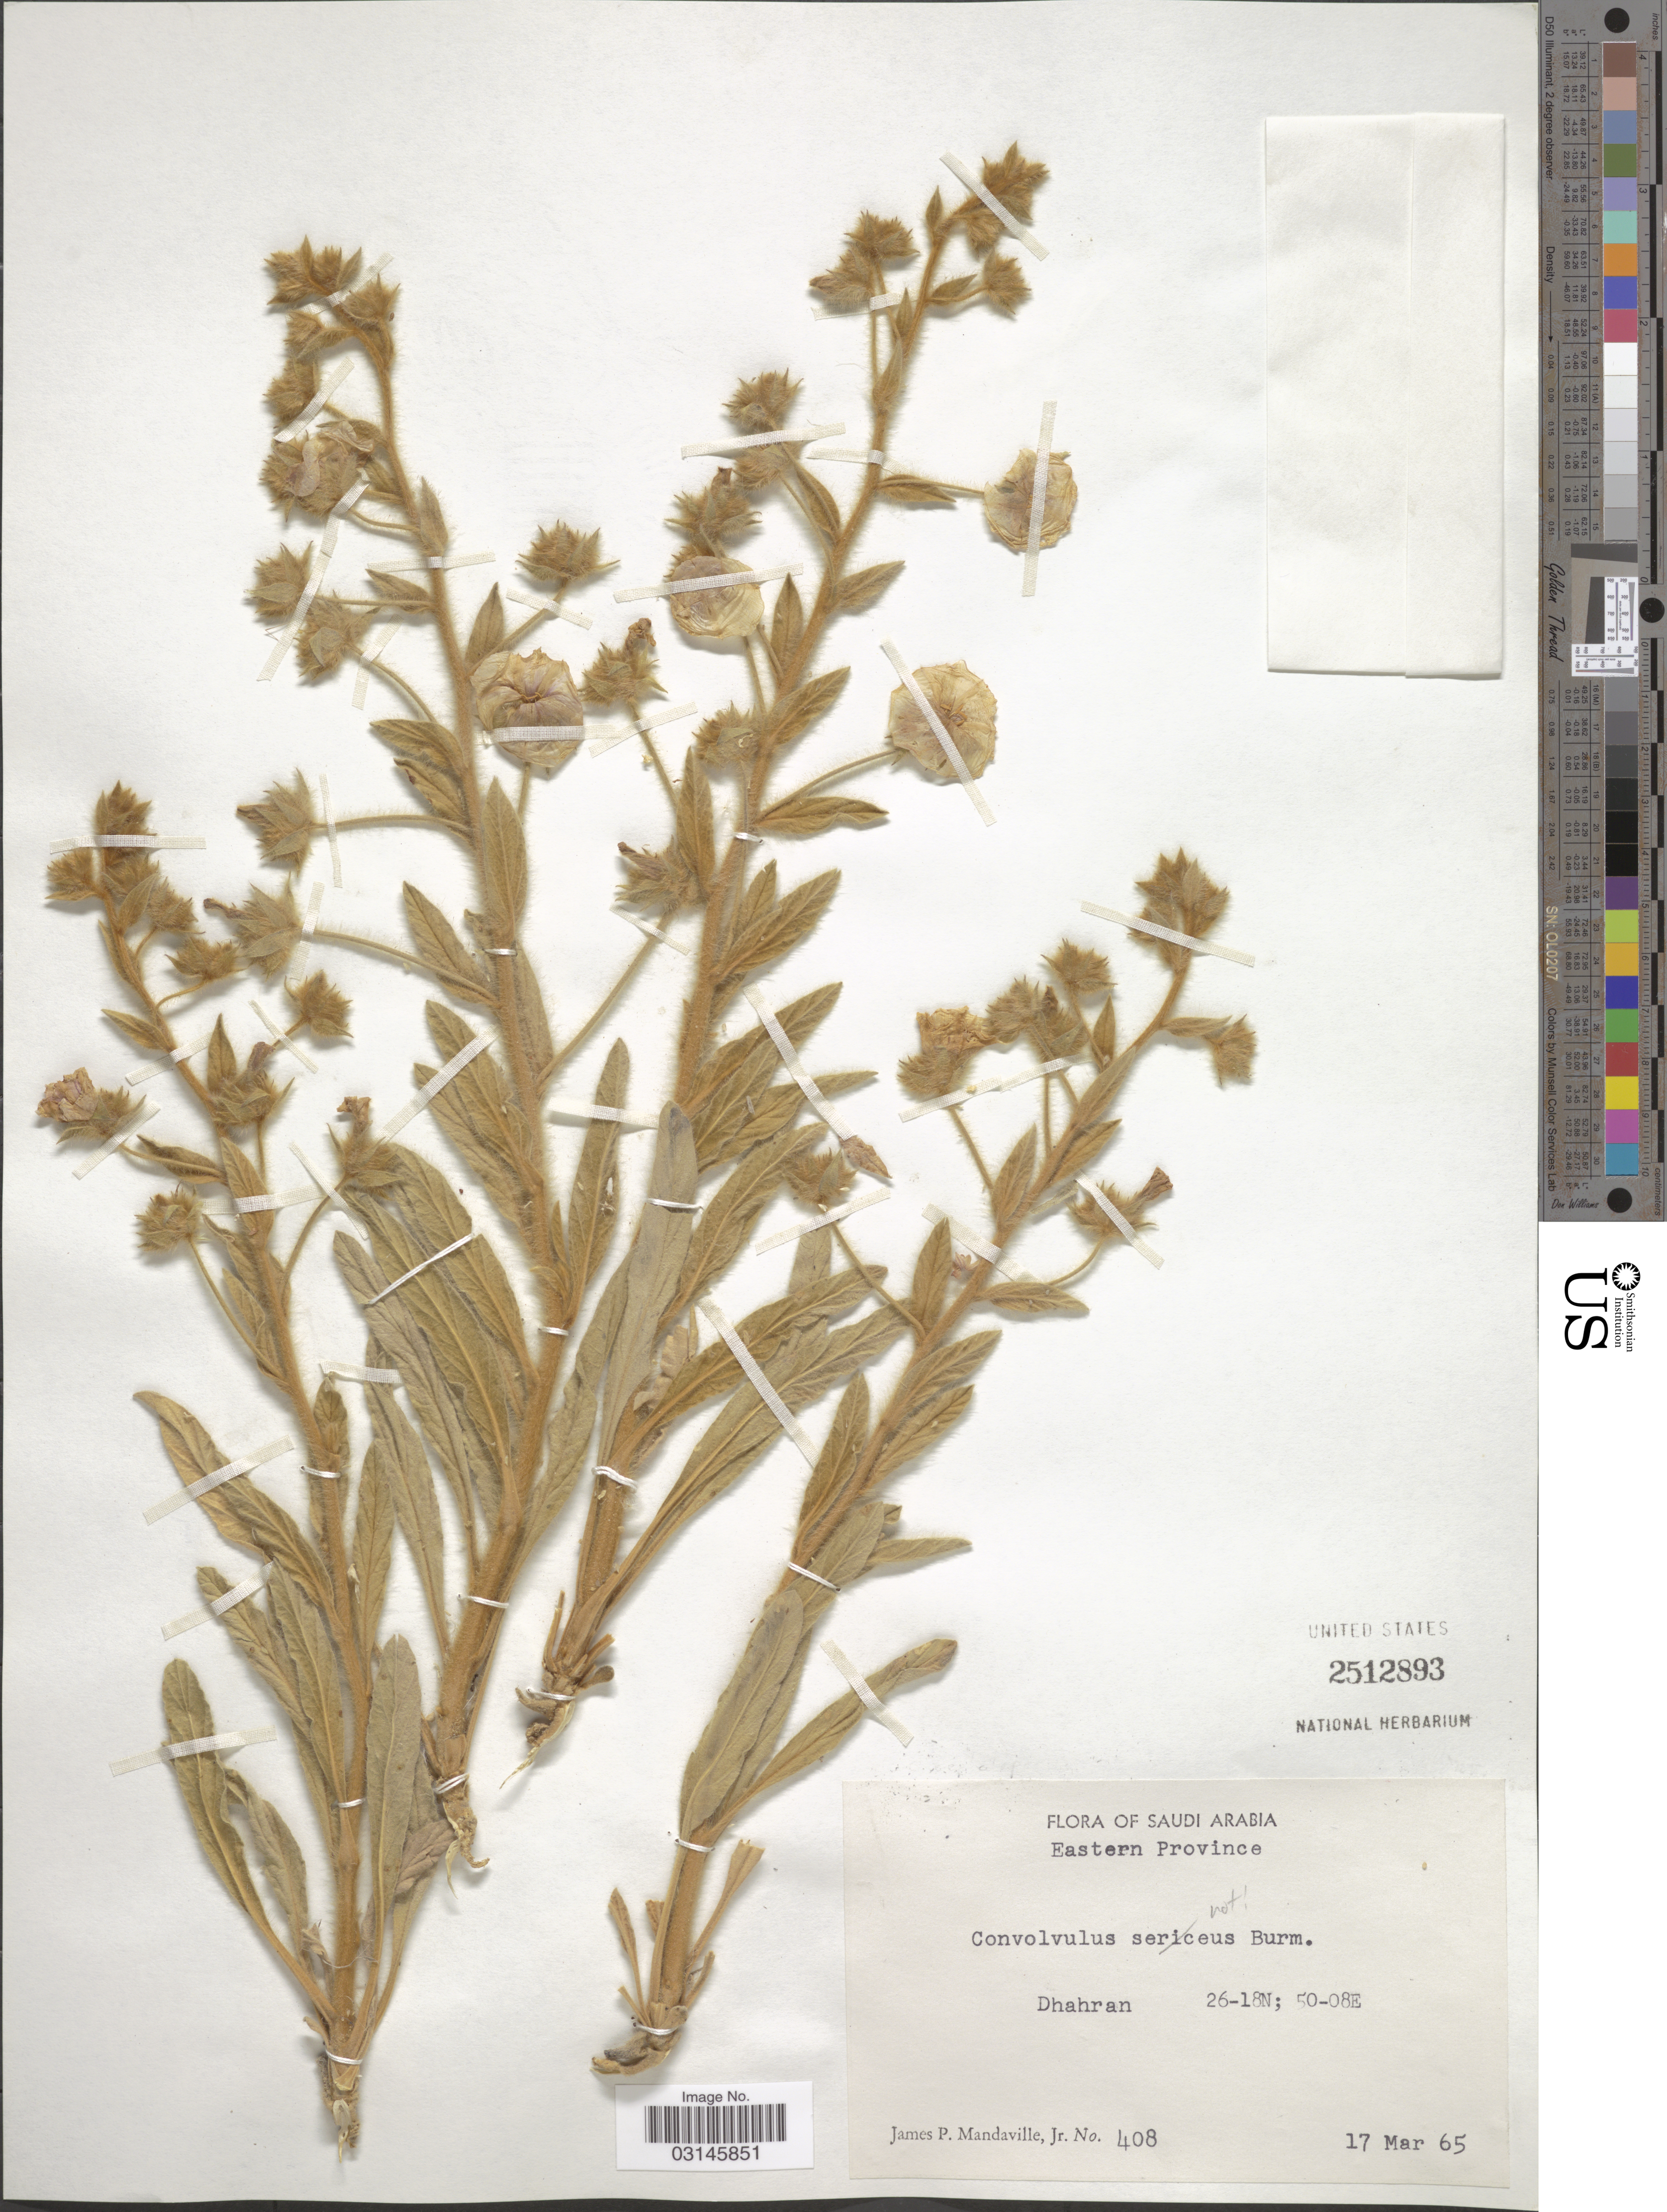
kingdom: Plantae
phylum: Tracheophyta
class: Magnoliopsida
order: Solanales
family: Convolvulaceae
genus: Convolvulus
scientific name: Convolvulus sp.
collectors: J. Mandaville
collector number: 408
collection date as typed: Transcribed d/m/y: 17/3/65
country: Saudi Arabia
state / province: Ash Sharqiyah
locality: Eastern Province, Dhahran.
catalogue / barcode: US 2512893